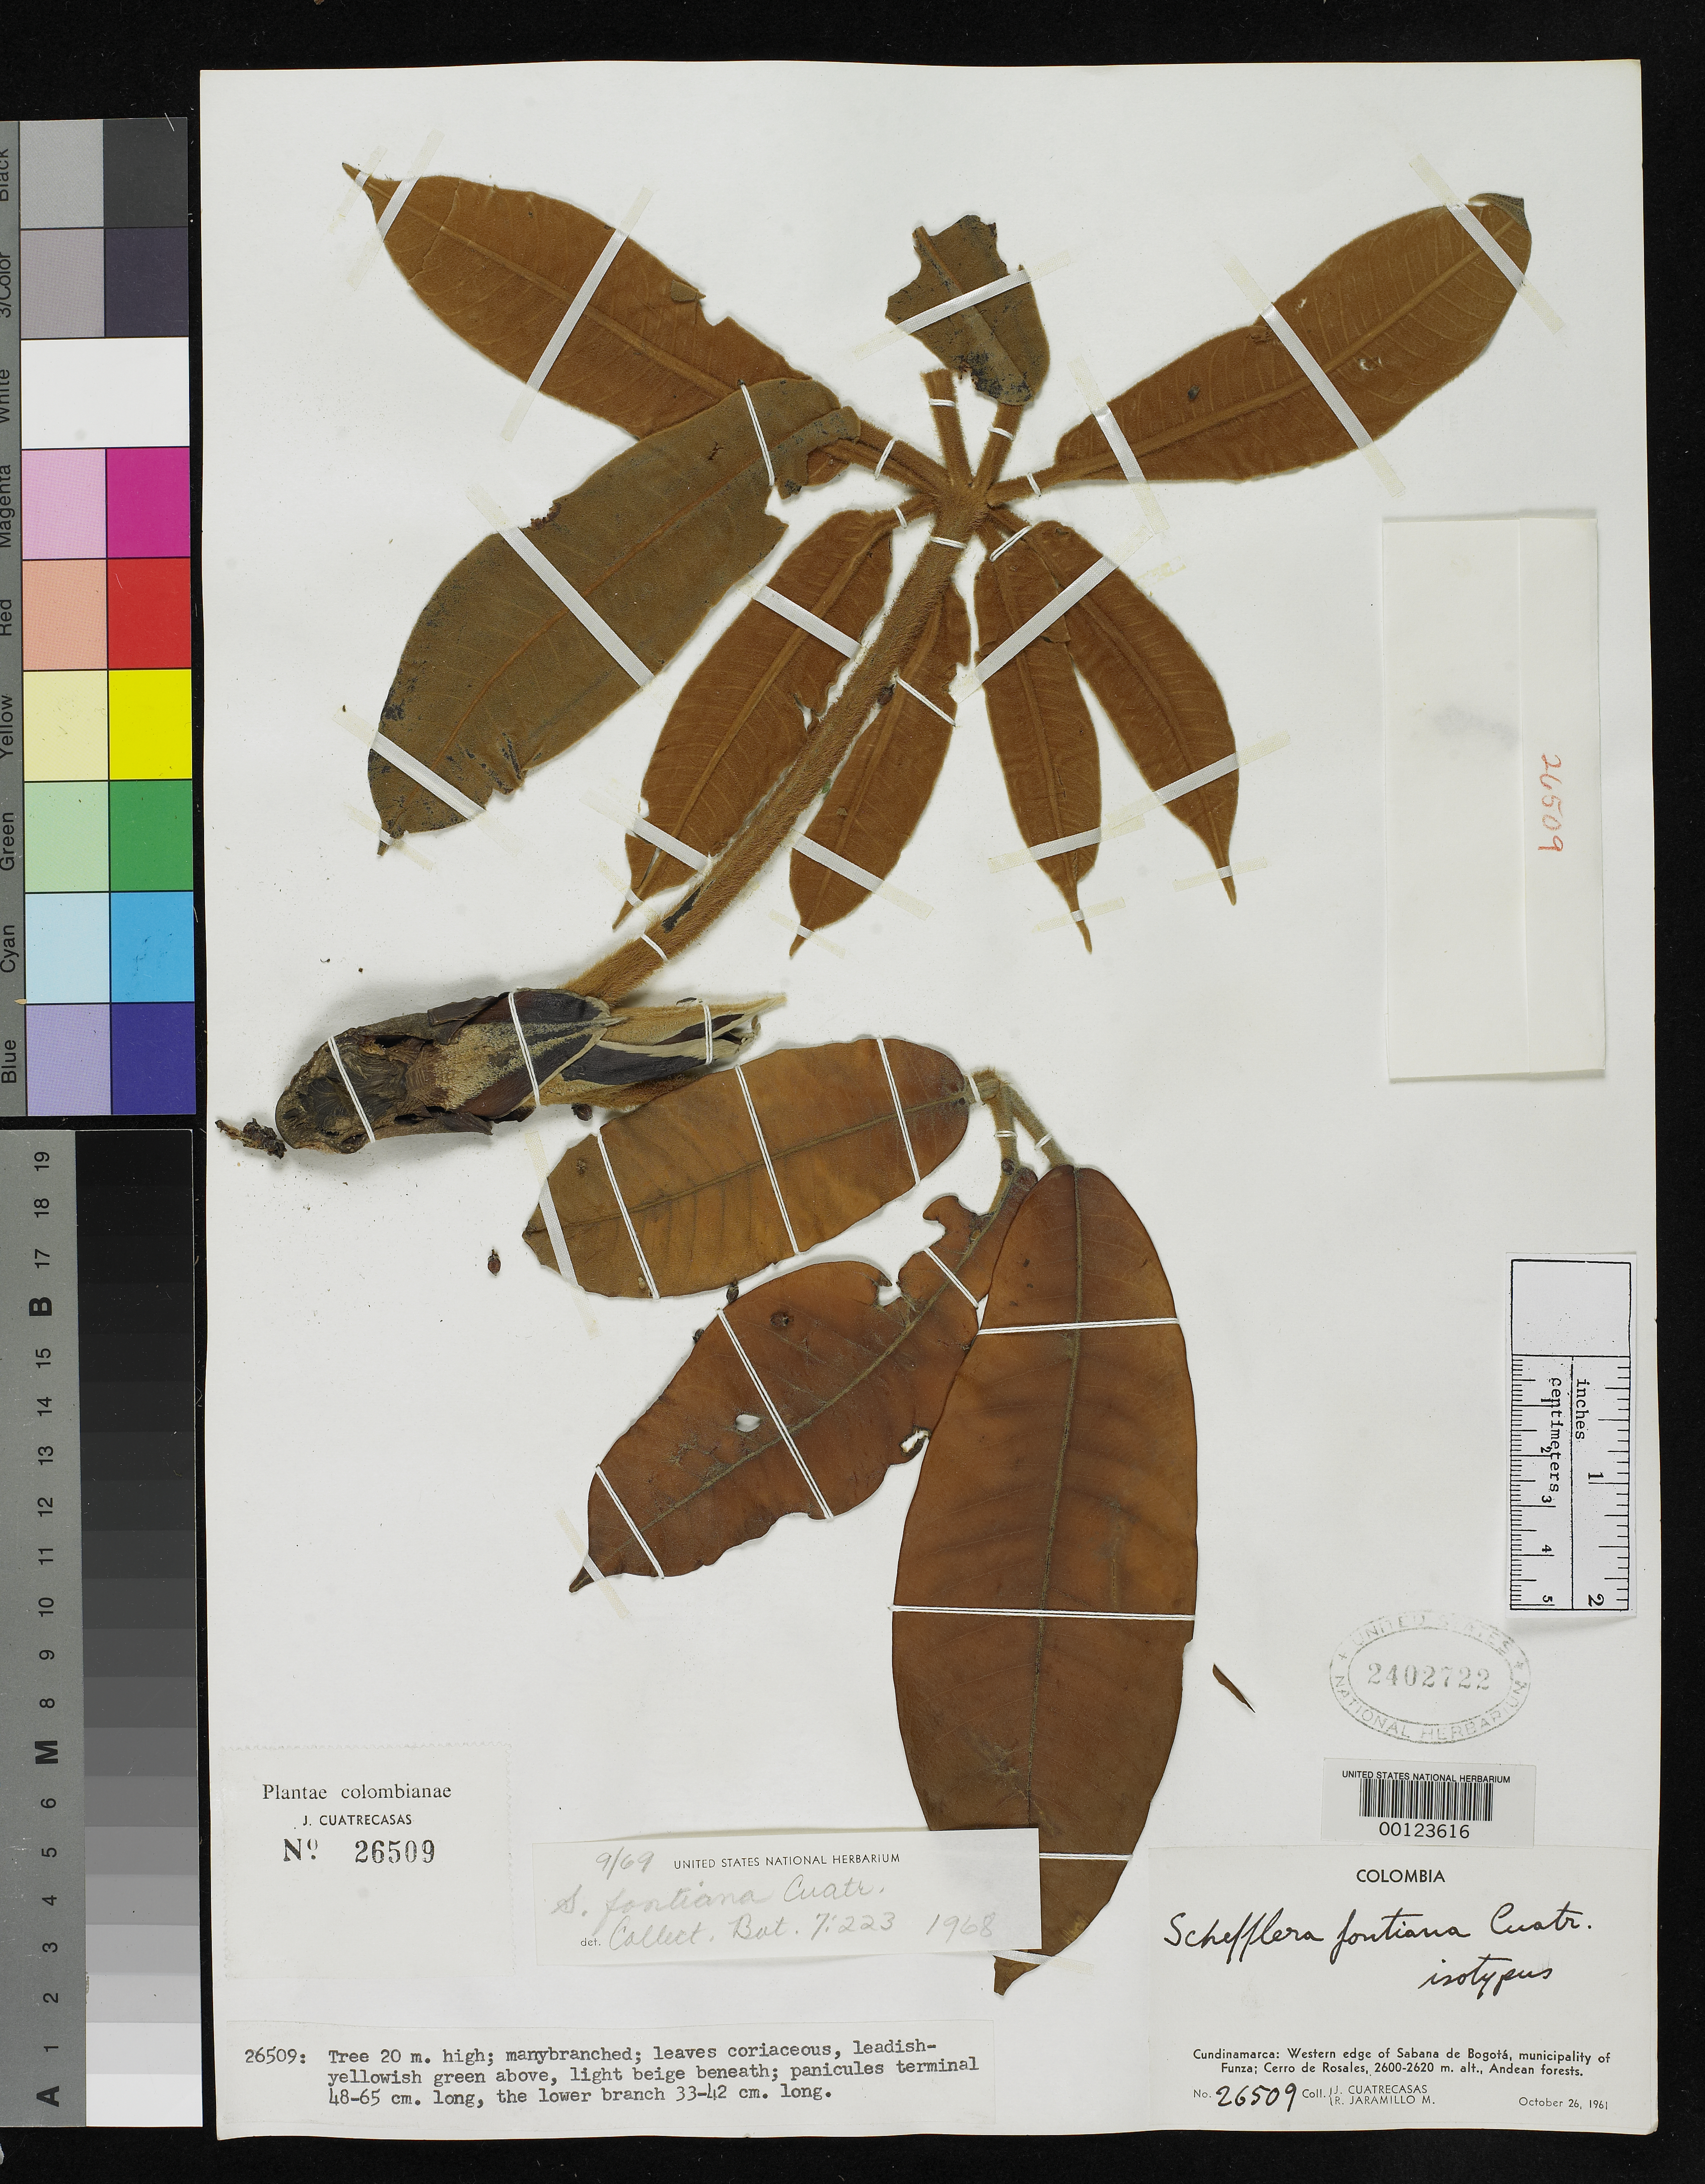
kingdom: Plantae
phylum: Tracheophyta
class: Magnoliopsida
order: Apiales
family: Araliaceae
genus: Schefflera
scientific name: Schefflera fontiana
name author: Cuatrec.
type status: Isotype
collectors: J. Cuatrecasas & R. Jaramillo M.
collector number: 26509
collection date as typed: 26 Oct 1961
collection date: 1961-10-26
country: Colombia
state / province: Cundinamarca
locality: Cerro de Rosales.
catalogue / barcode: US 2402722